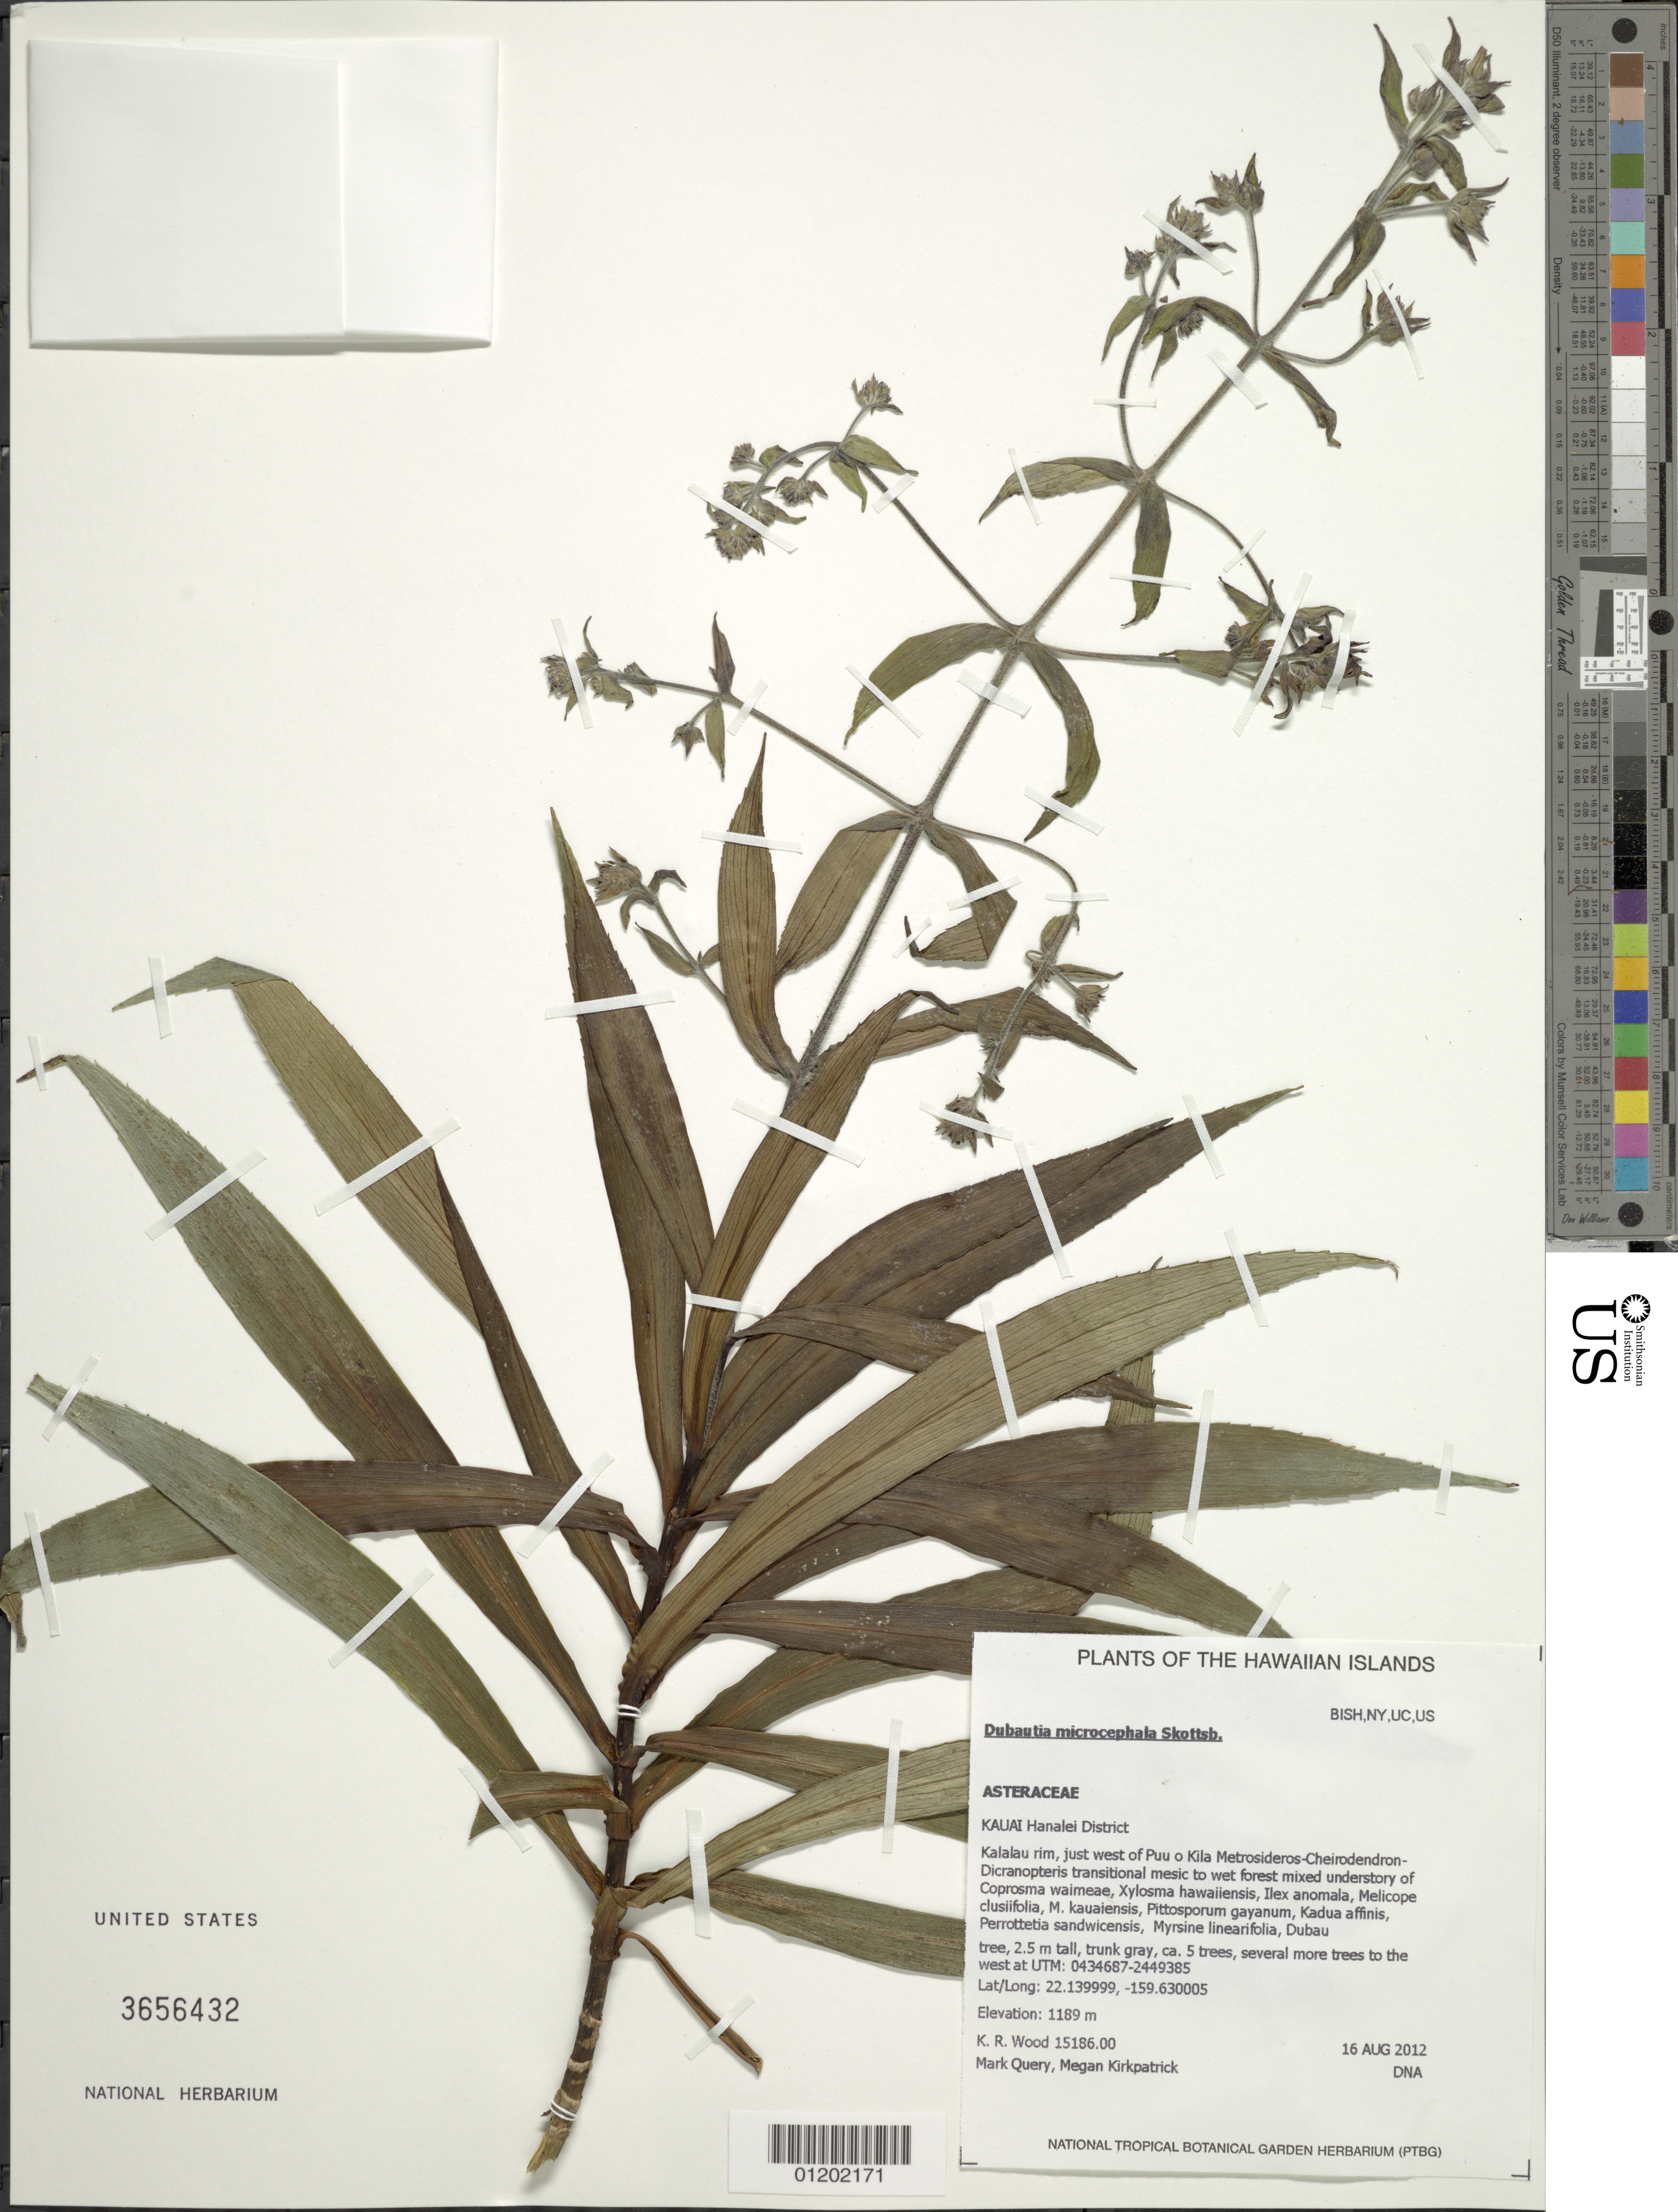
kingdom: Plantae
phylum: Tracheophyta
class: Magnoliopsida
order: Asterales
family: Asteraceae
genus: Dubautia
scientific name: Dubautia microcephala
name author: Skottsb.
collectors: K. R. Wood, M. Query & M. Kirkpatrick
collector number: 15186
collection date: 2012-08-16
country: United States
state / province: Hawaii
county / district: Kauai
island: Kaua'i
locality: Hanalei District, Kalalau rim, just west of Puu o Kila.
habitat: Mesic to wet forest.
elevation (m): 1189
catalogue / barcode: US 3656432